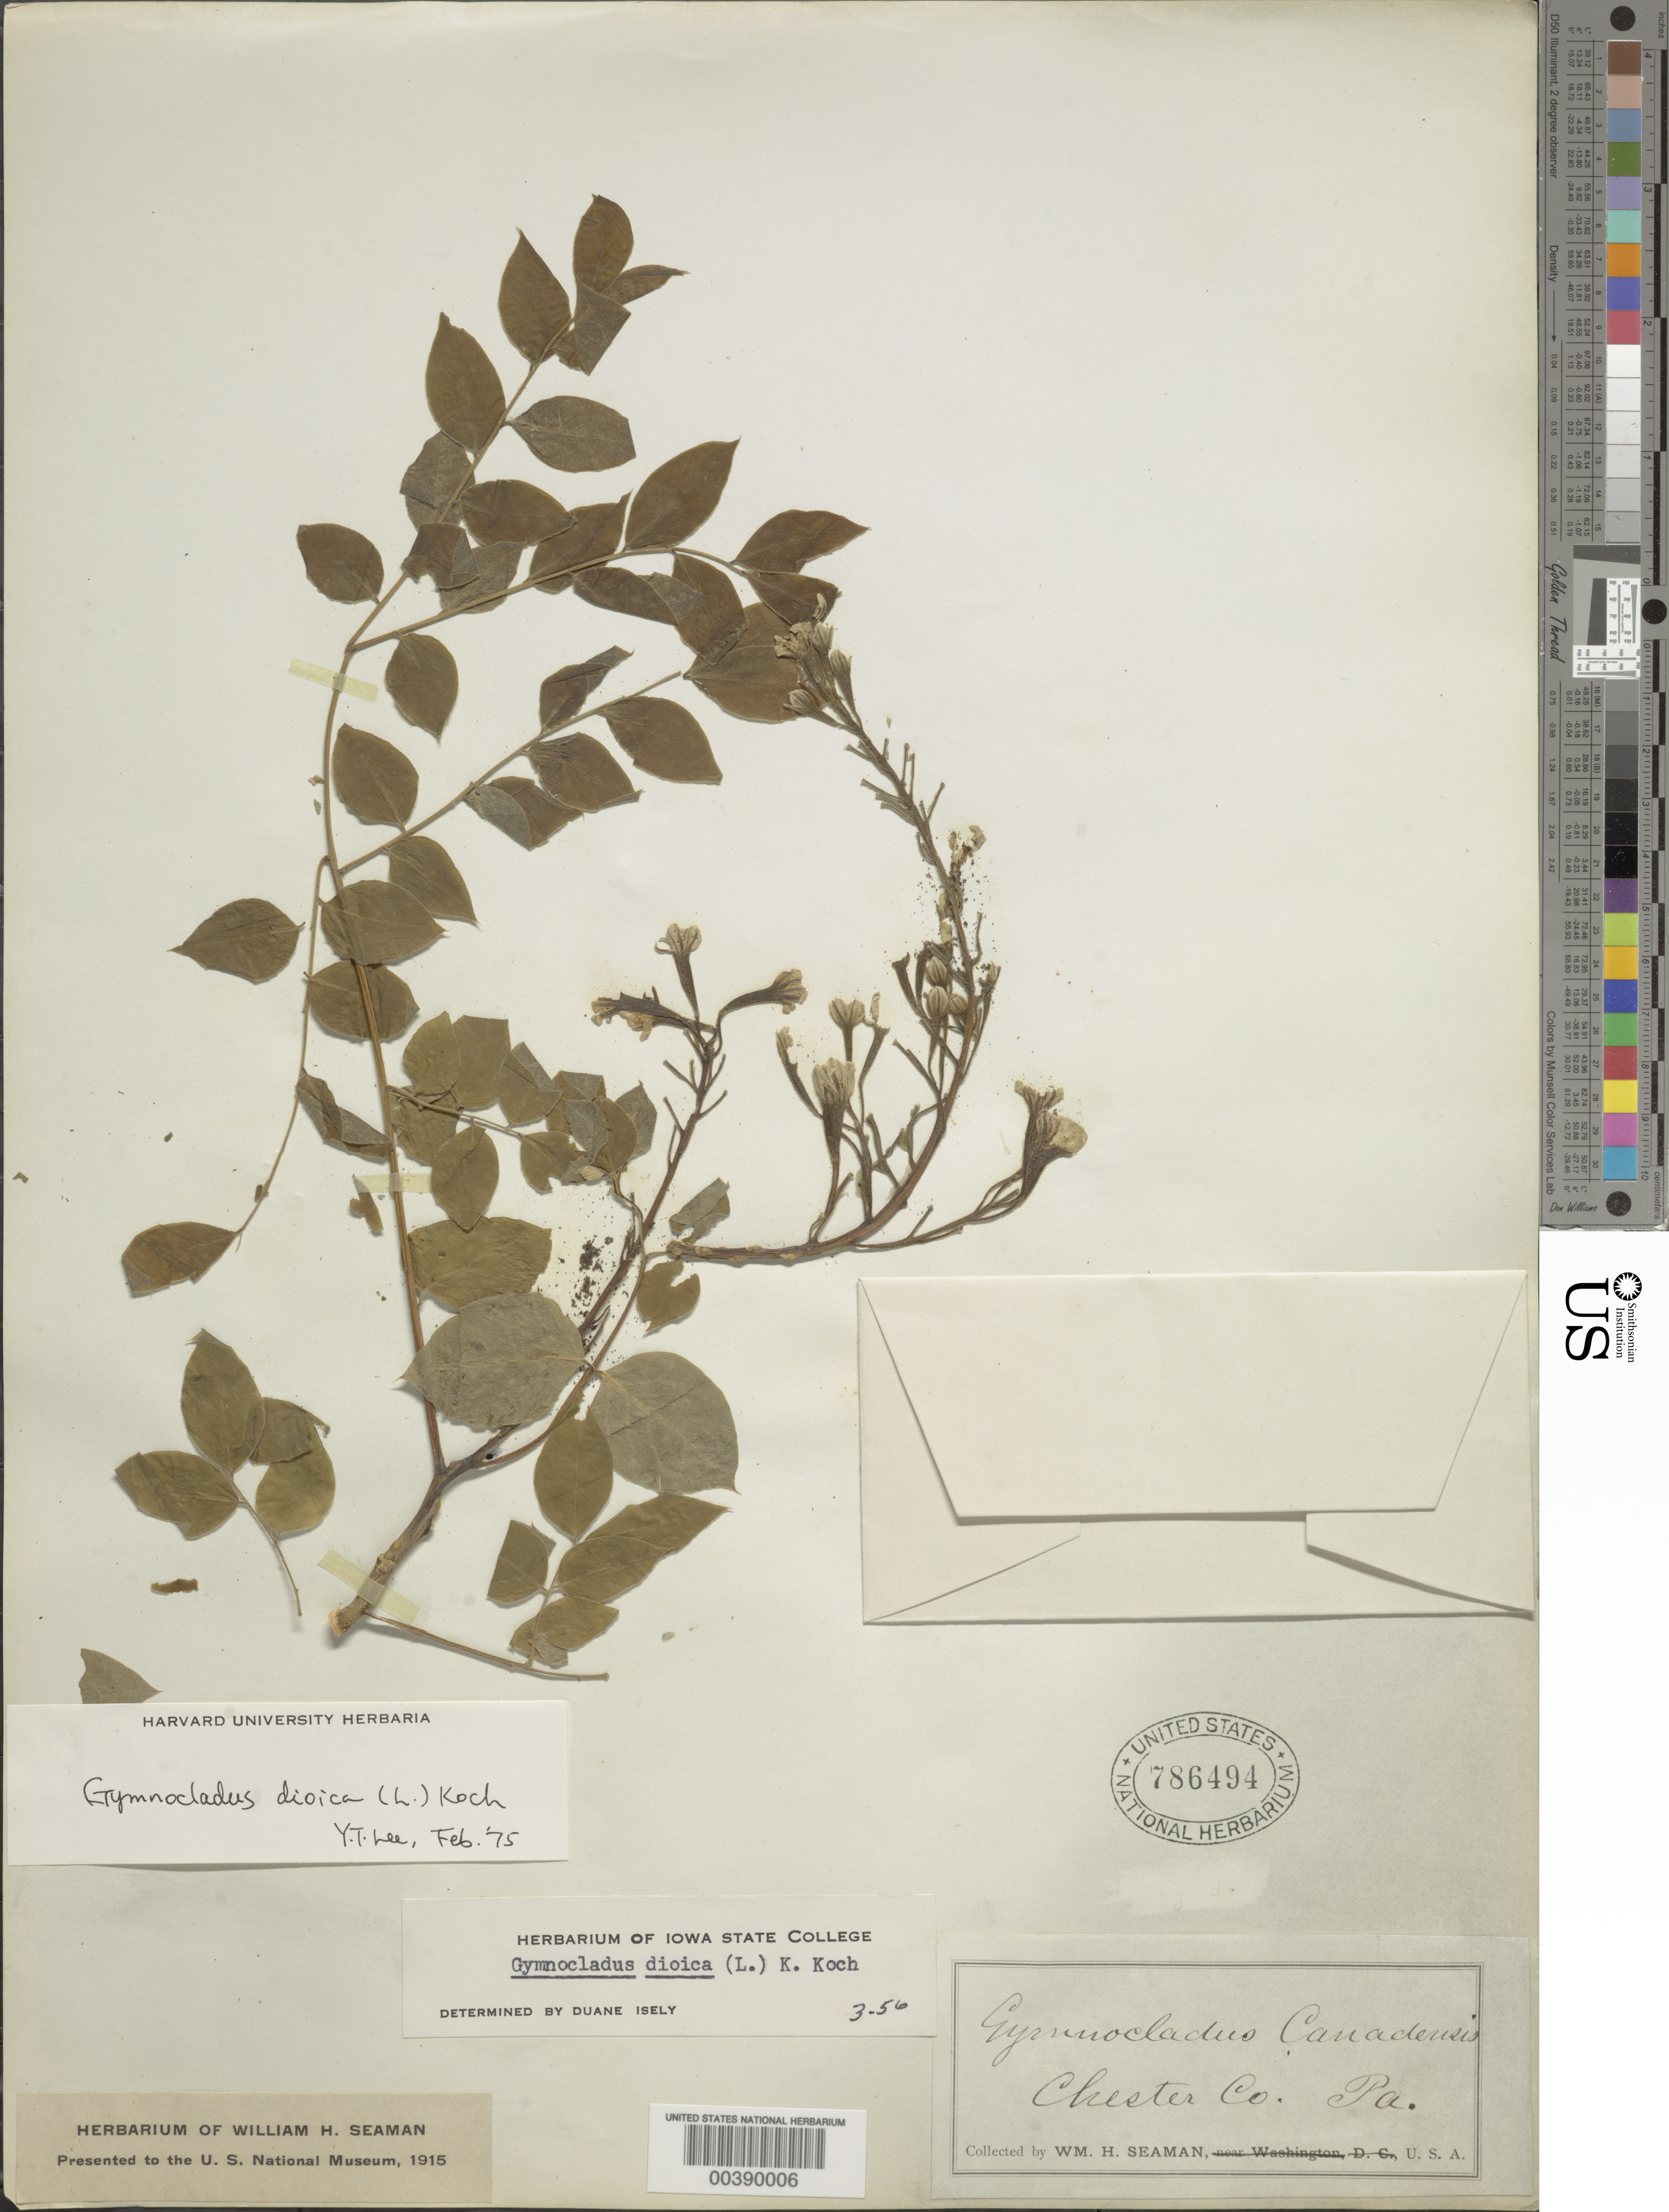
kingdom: Plantae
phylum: Tracheophyta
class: Magnoliopsida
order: Fabales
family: Fabaceae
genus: Gymnocladus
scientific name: Gymnocladus dioicus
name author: (L.) K. Koch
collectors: W. Seaman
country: United States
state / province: Pennsylvania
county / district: Chester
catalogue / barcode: US 786494